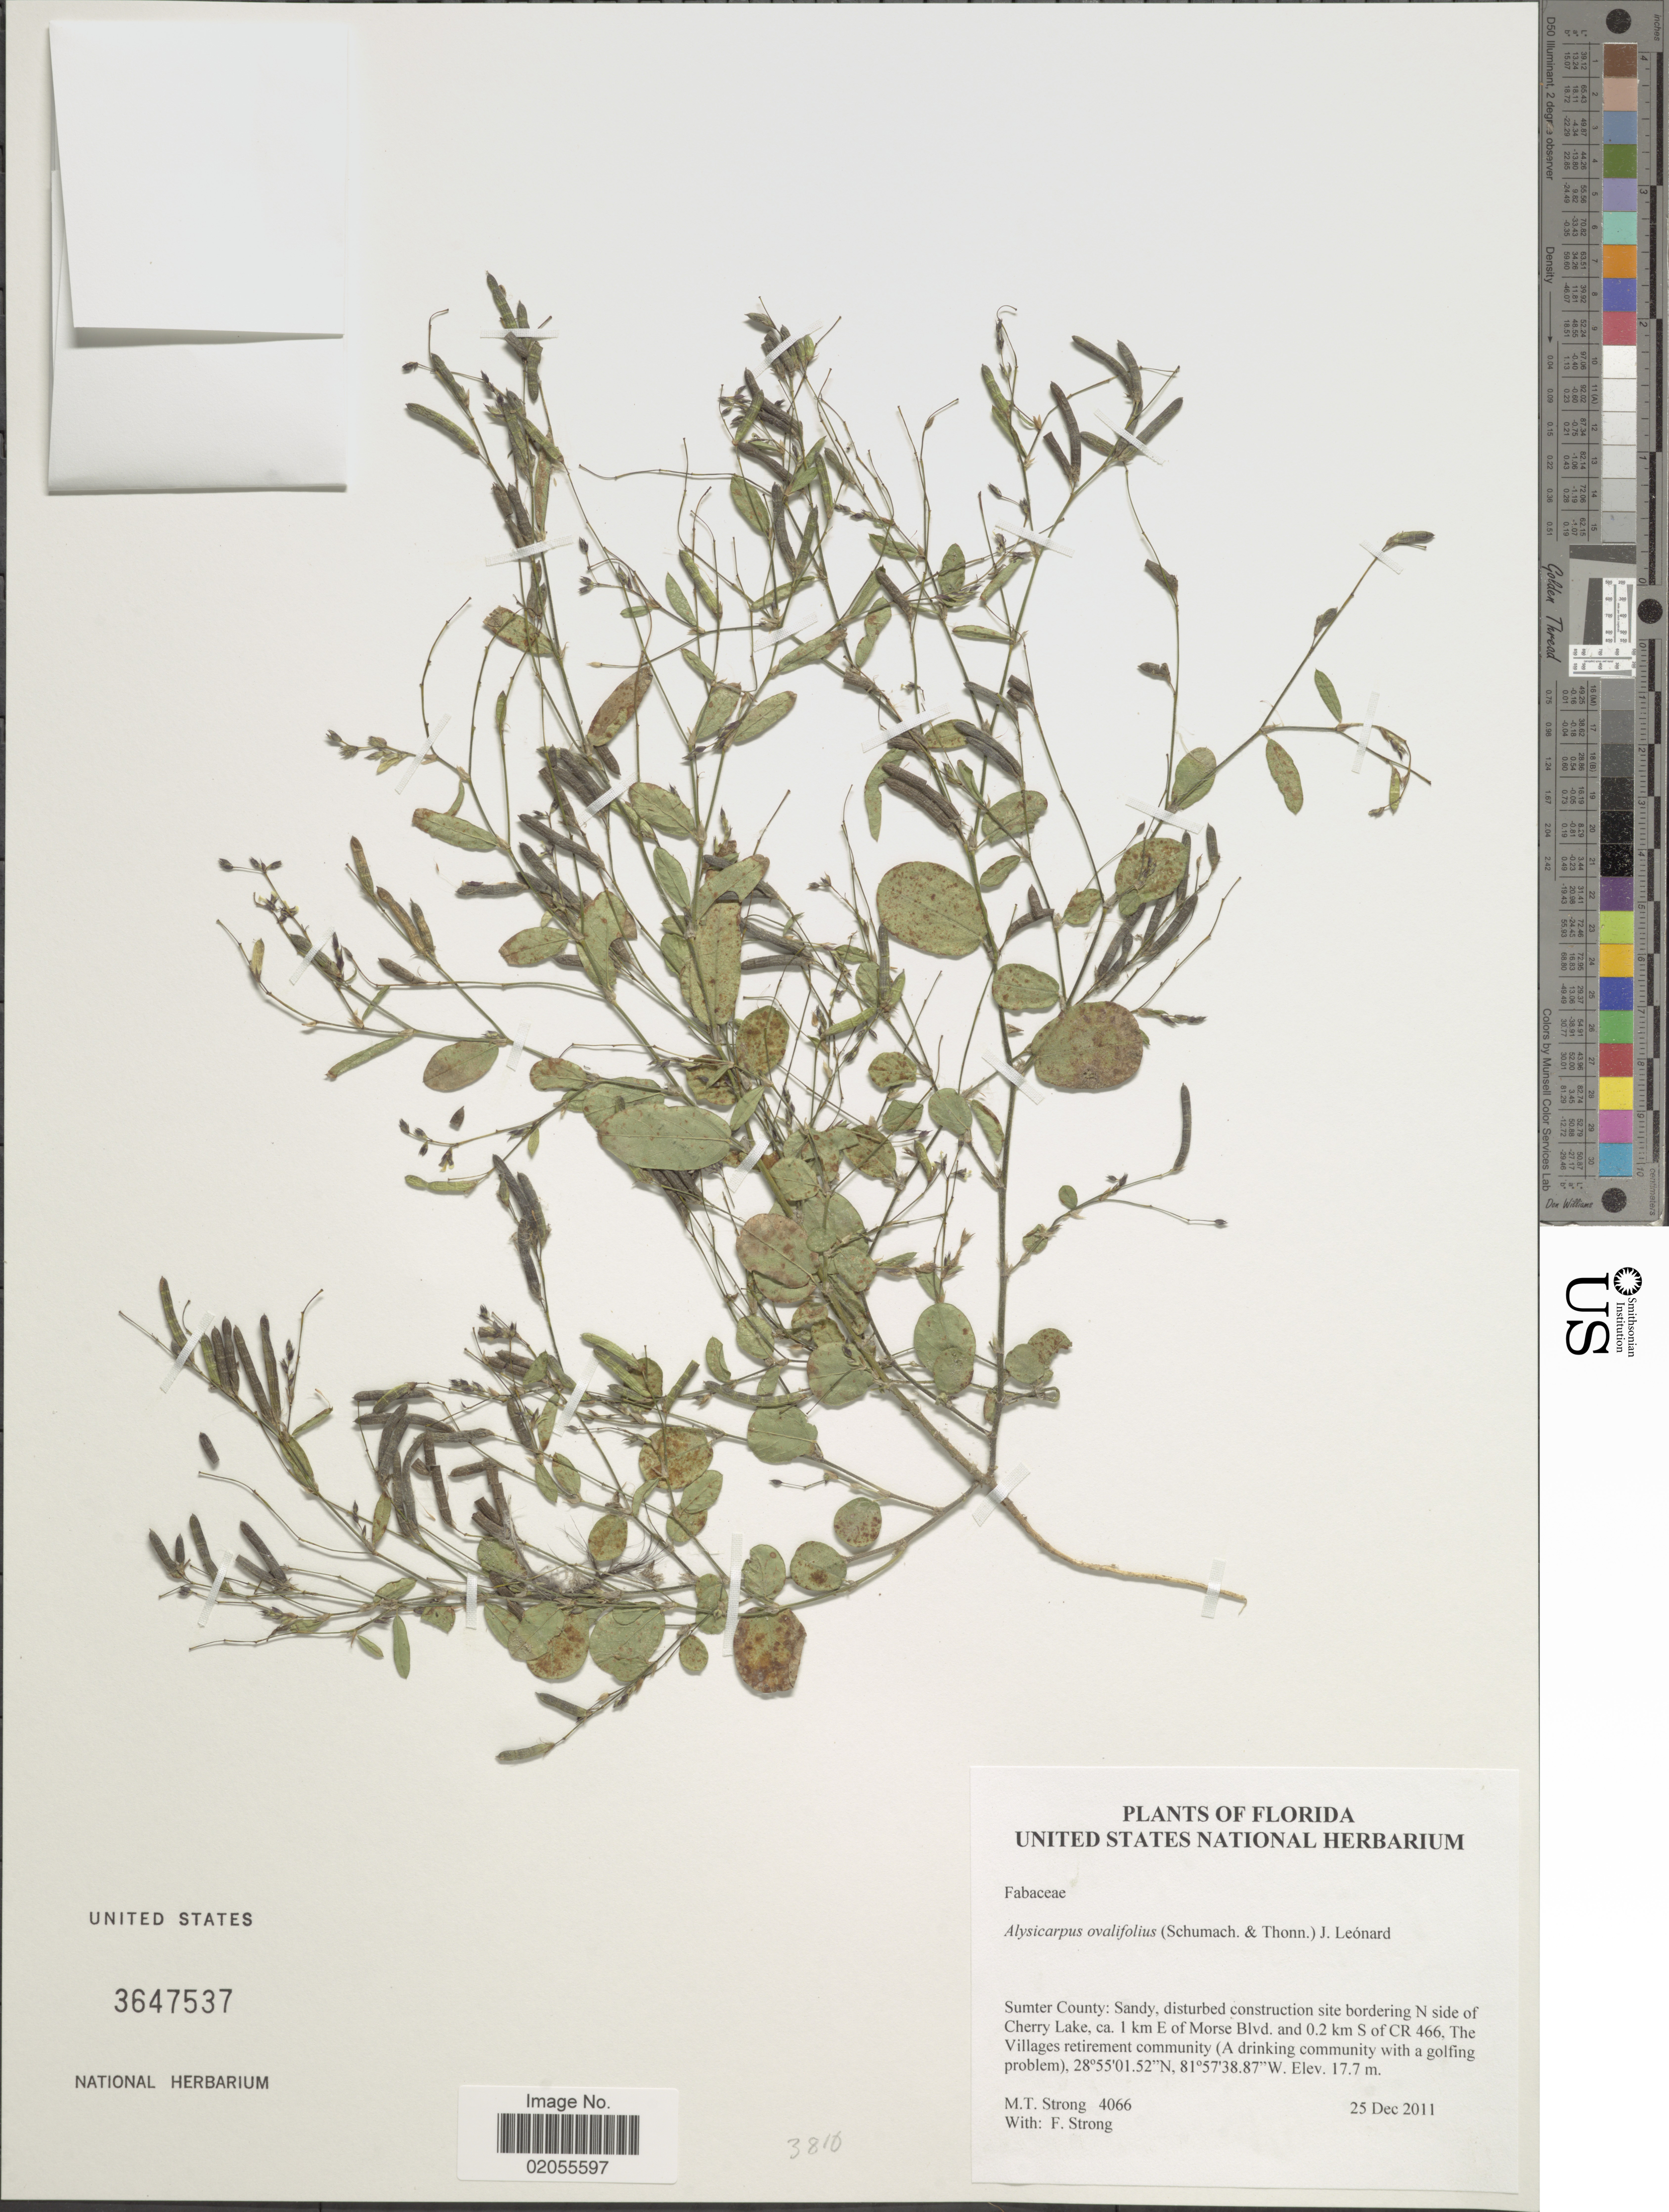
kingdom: Plantae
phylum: Tracheophyta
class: Magnoliopsida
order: Fabales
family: Fabaceae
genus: Alysicarpus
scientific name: Alysicarpus ovalifolius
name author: (Schumach.) J. Léonard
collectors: M. T. Strong & F. Strong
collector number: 4066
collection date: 2011-12-25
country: United States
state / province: Florida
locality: Sumter County: Construction side bordering N side of Cherry Lake, ca. 1 km E of Morse blvd. and 0.2 km S of CR 466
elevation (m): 17.7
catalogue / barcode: US 3647537